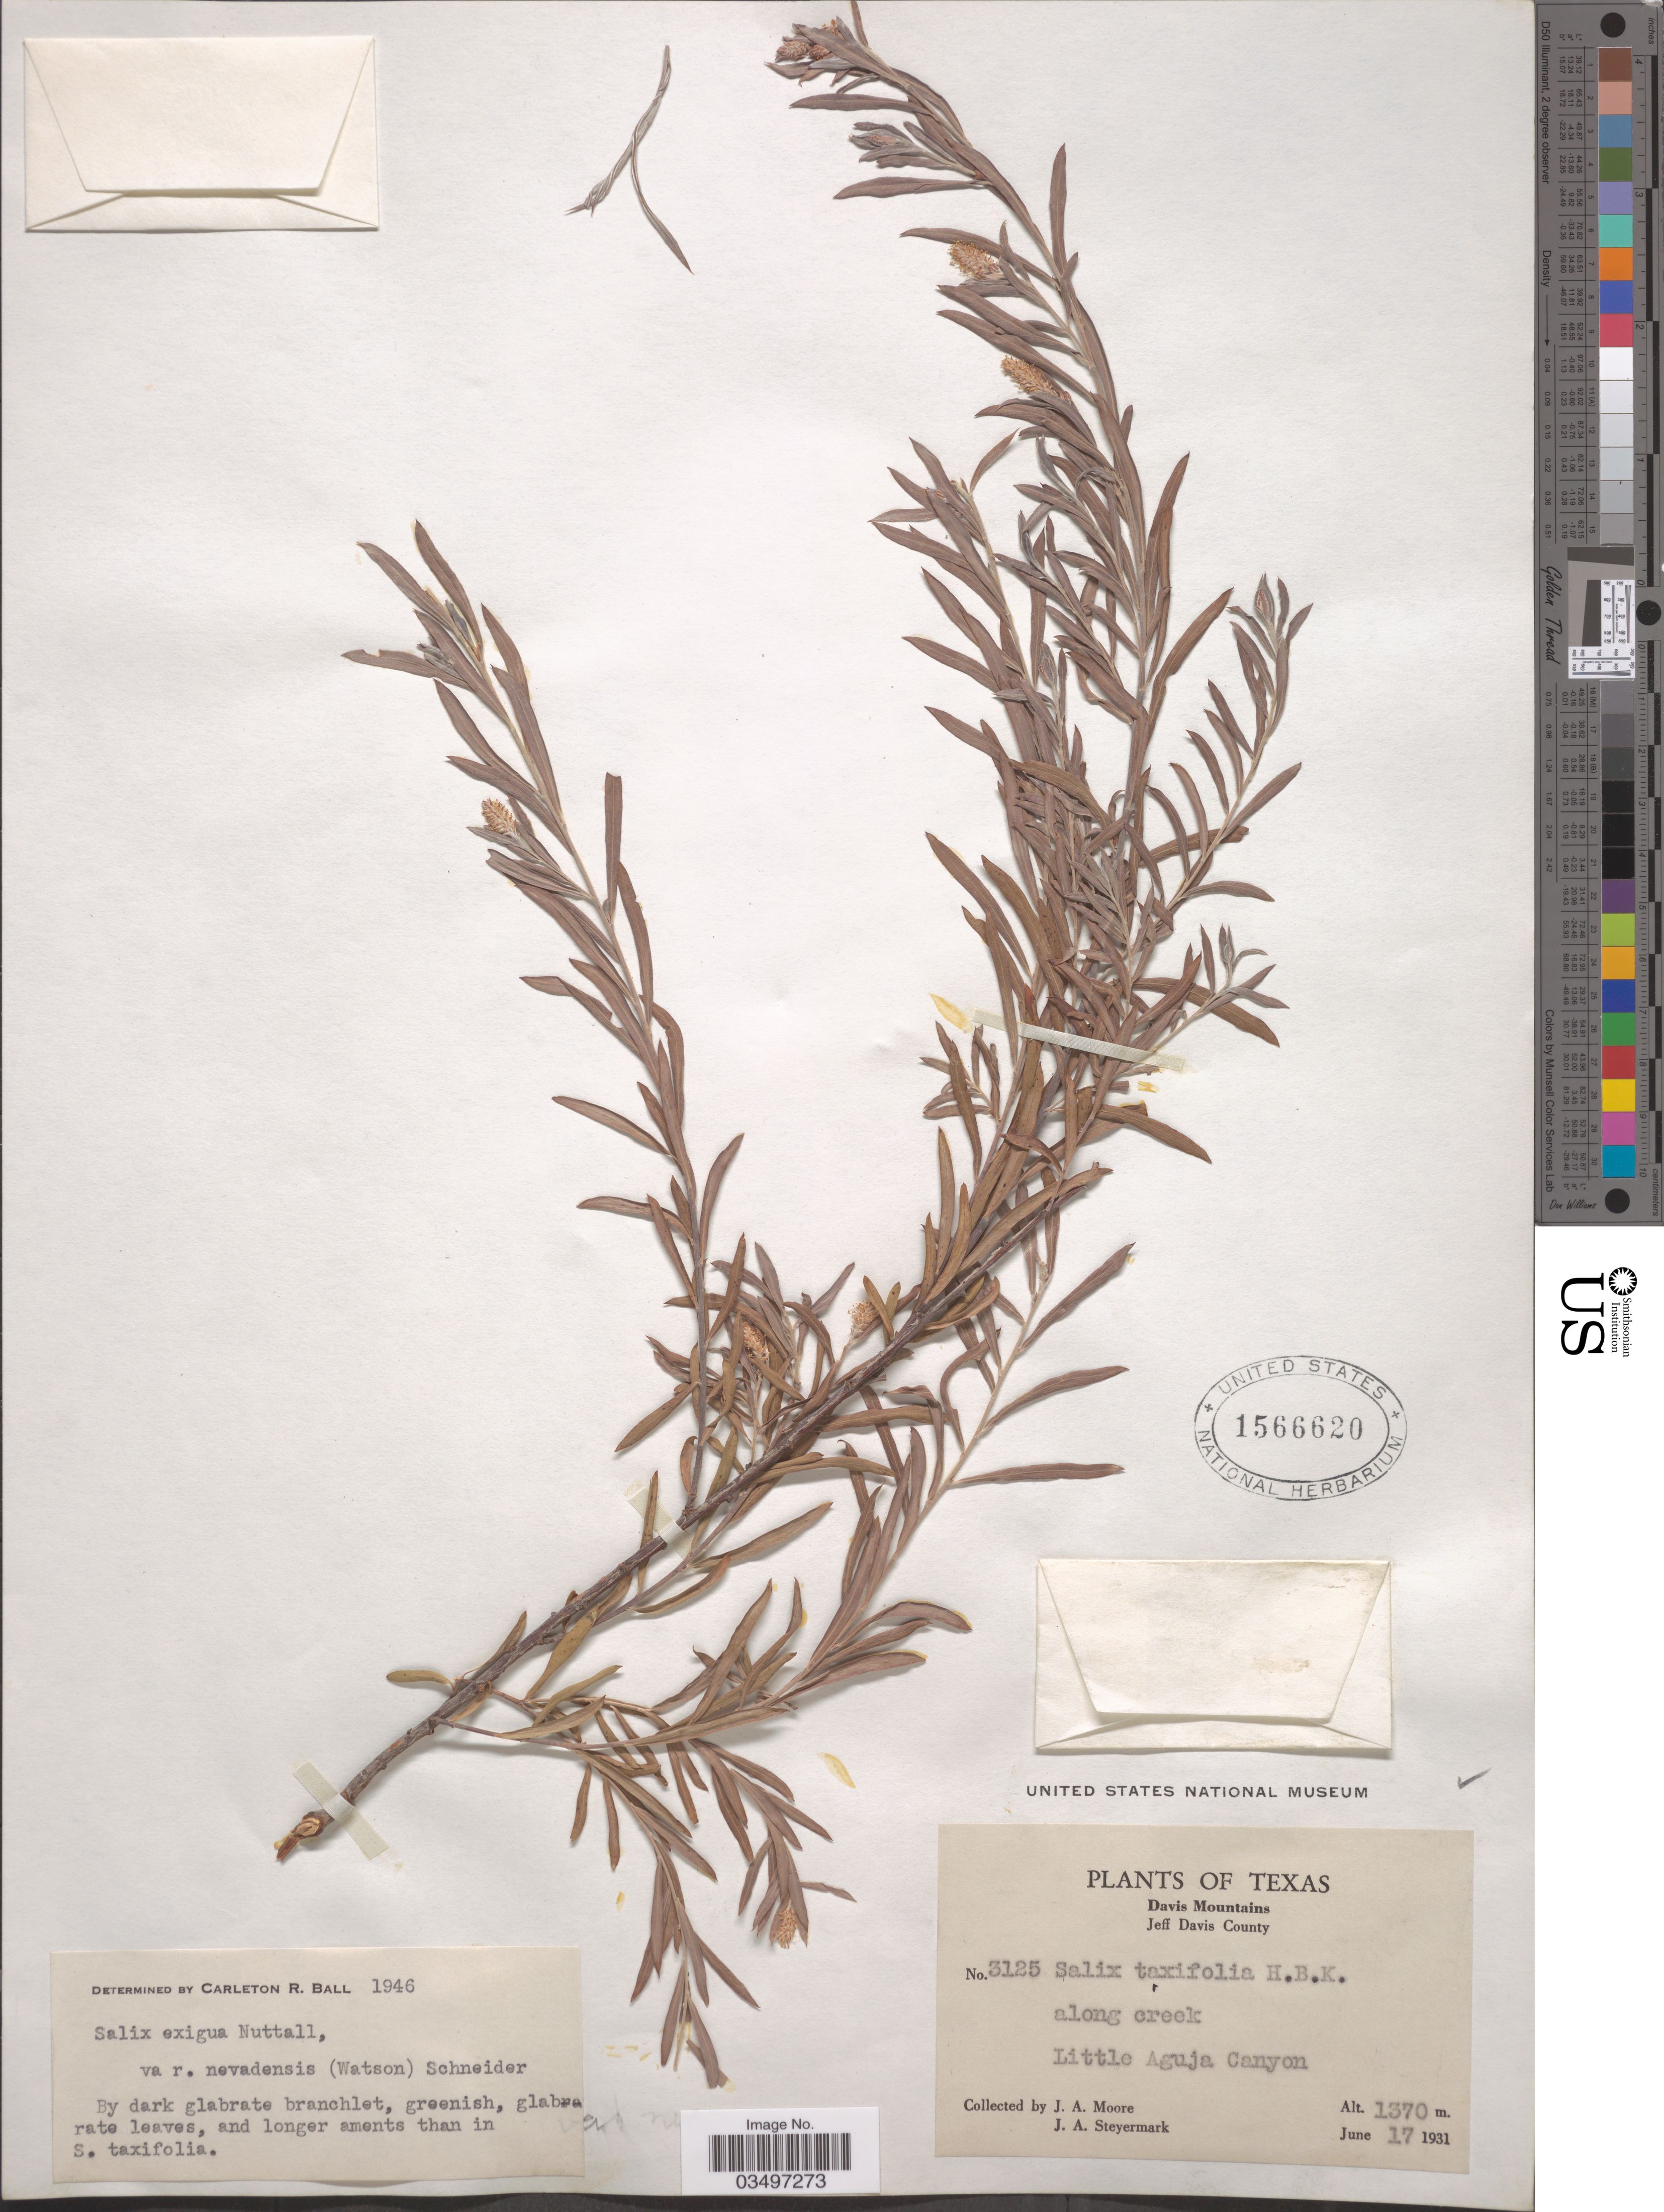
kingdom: Plantae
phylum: Tracheophyta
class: Magnoliopsida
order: Malpighiales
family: Salicaceae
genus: Salix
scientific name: Salix exigua var. nevadensis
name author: (S. Watson) C.K. Schneid.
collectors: J. A. Moore & J. Steyermark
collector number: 3125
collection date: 1931-06-17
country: United States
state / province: Texas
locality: Davis Mountains, Jeff Davis County. Along creek, Little Aguja Canyon.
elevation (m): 1370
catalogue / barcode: US 1566620